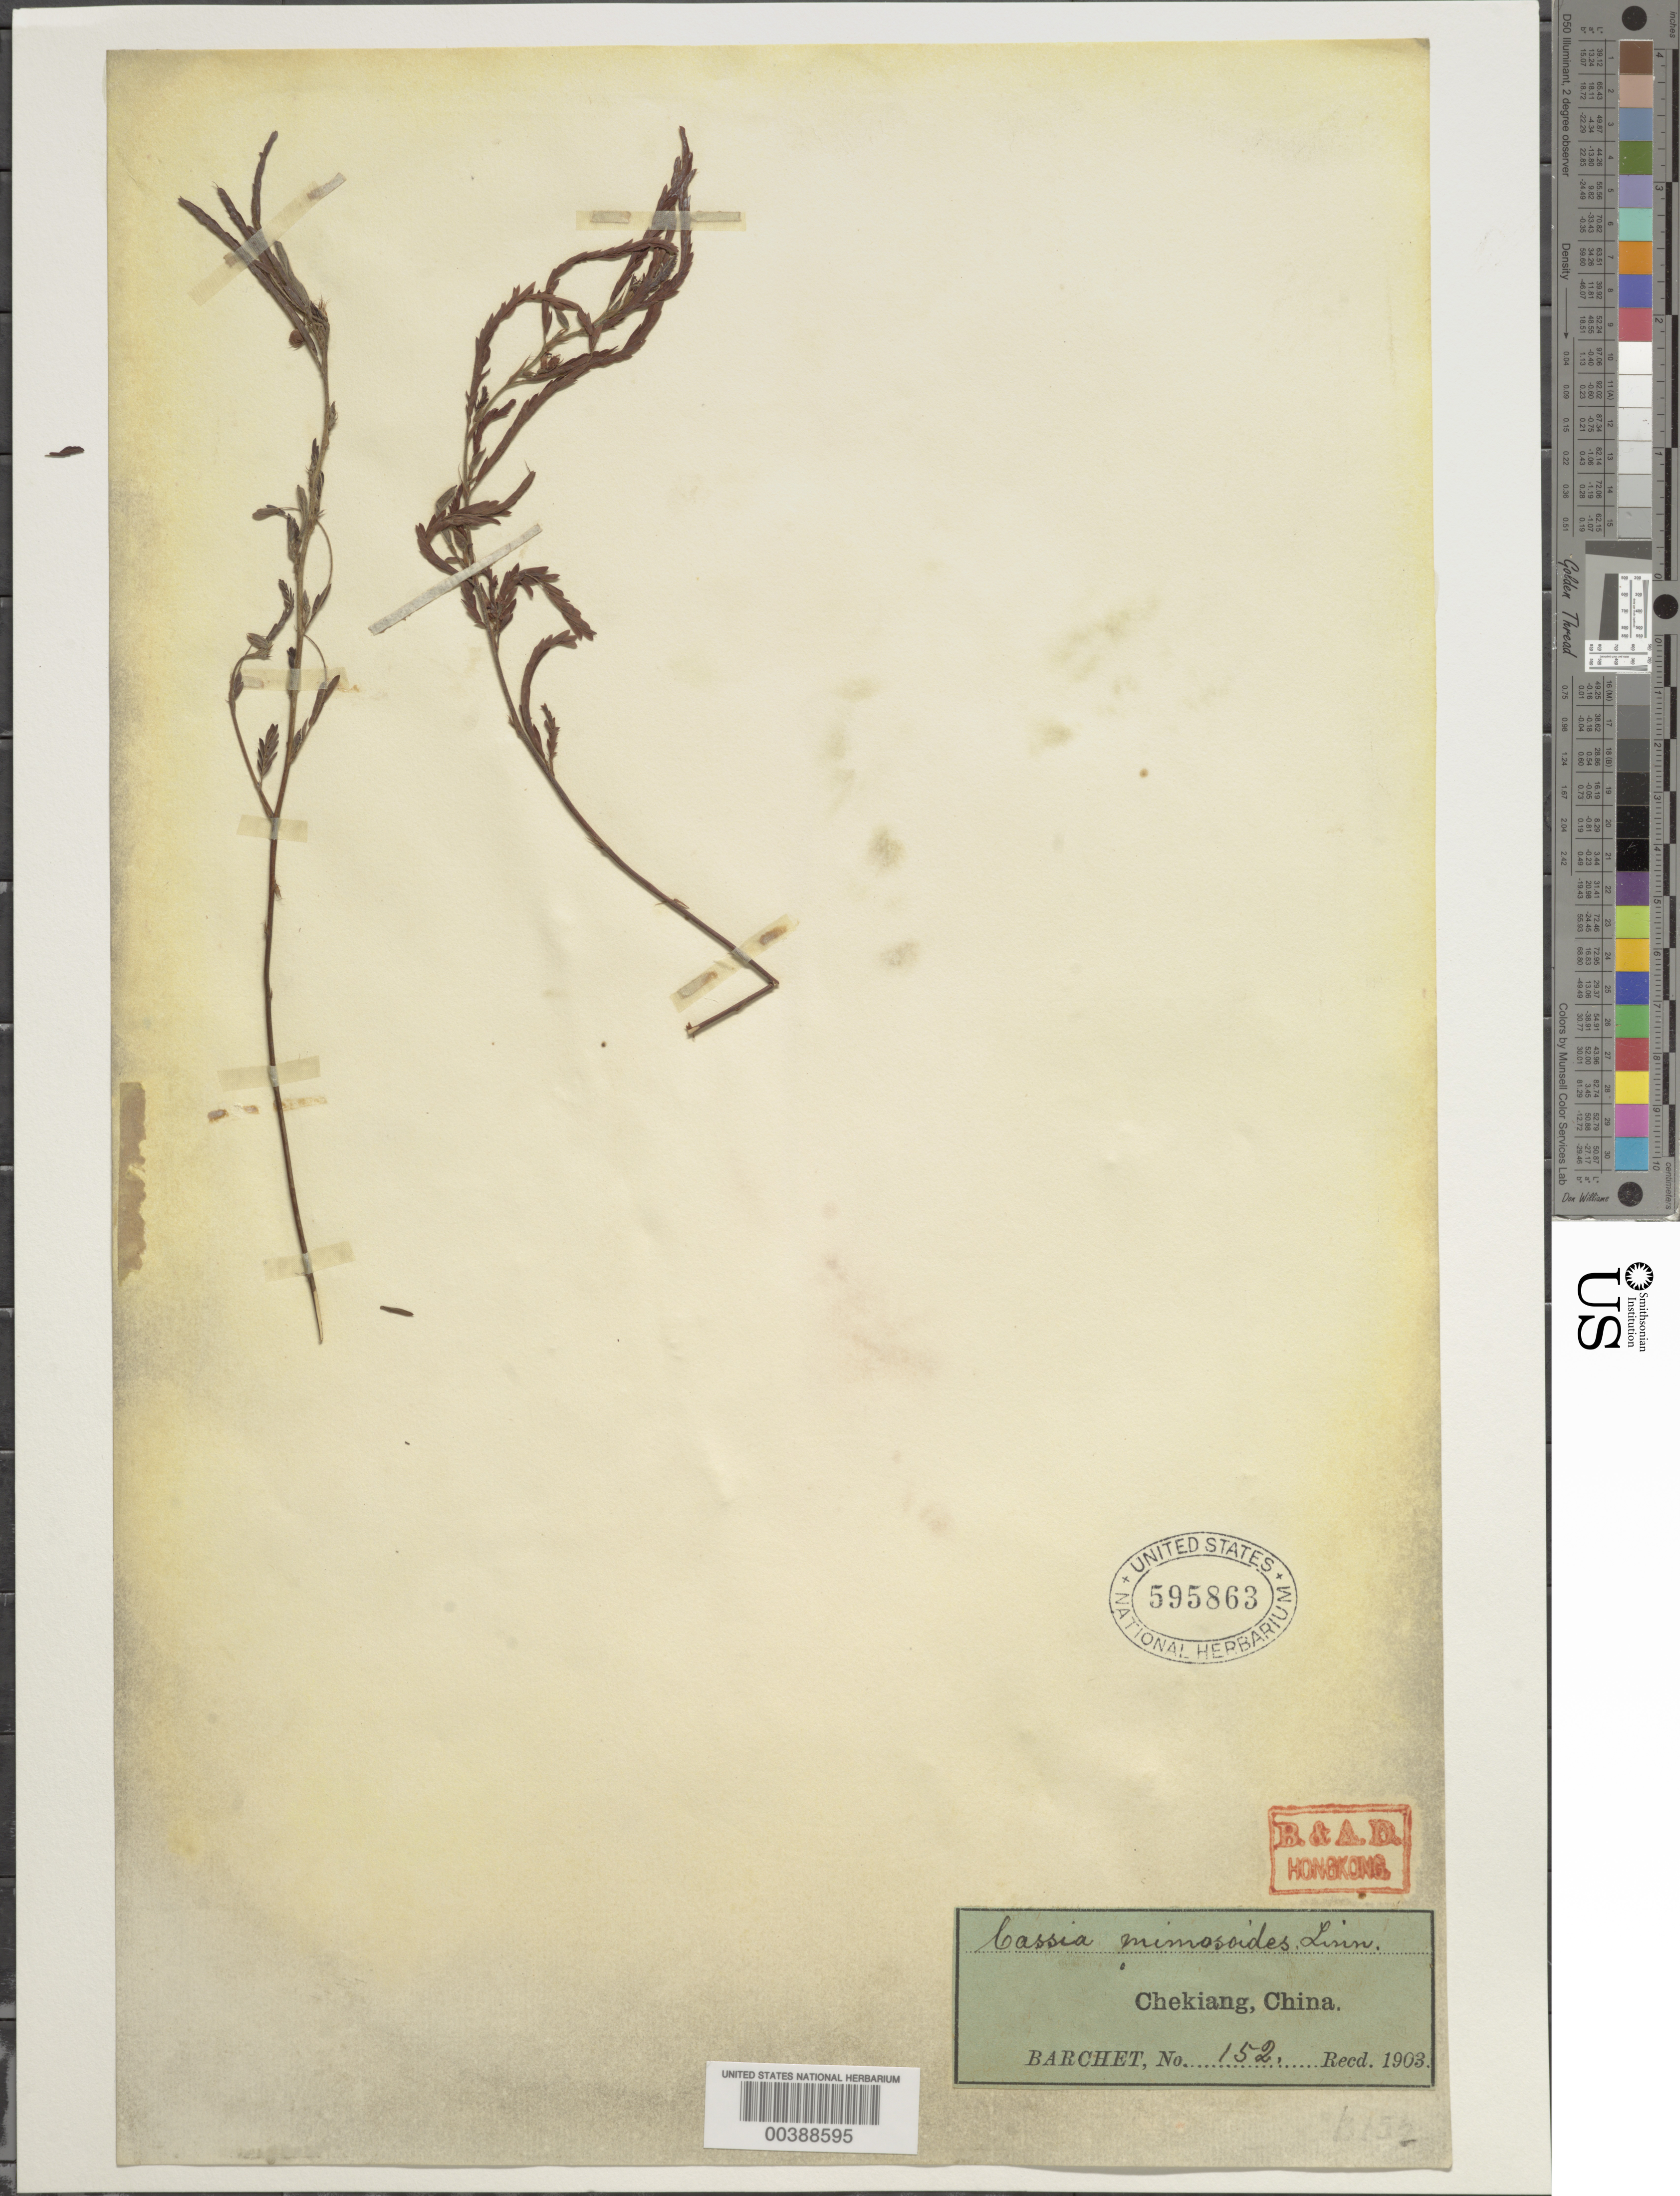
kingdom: Plantae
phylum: Tracheophyta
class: Magnoliopsida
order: Fabales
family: Fabaceae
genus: Chamaecrista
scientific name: Chamaecrista mimosoides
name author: (L.) Greene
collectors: S. P. Barchet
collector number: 152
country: China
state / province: Zhejiang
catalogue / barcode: US 595863